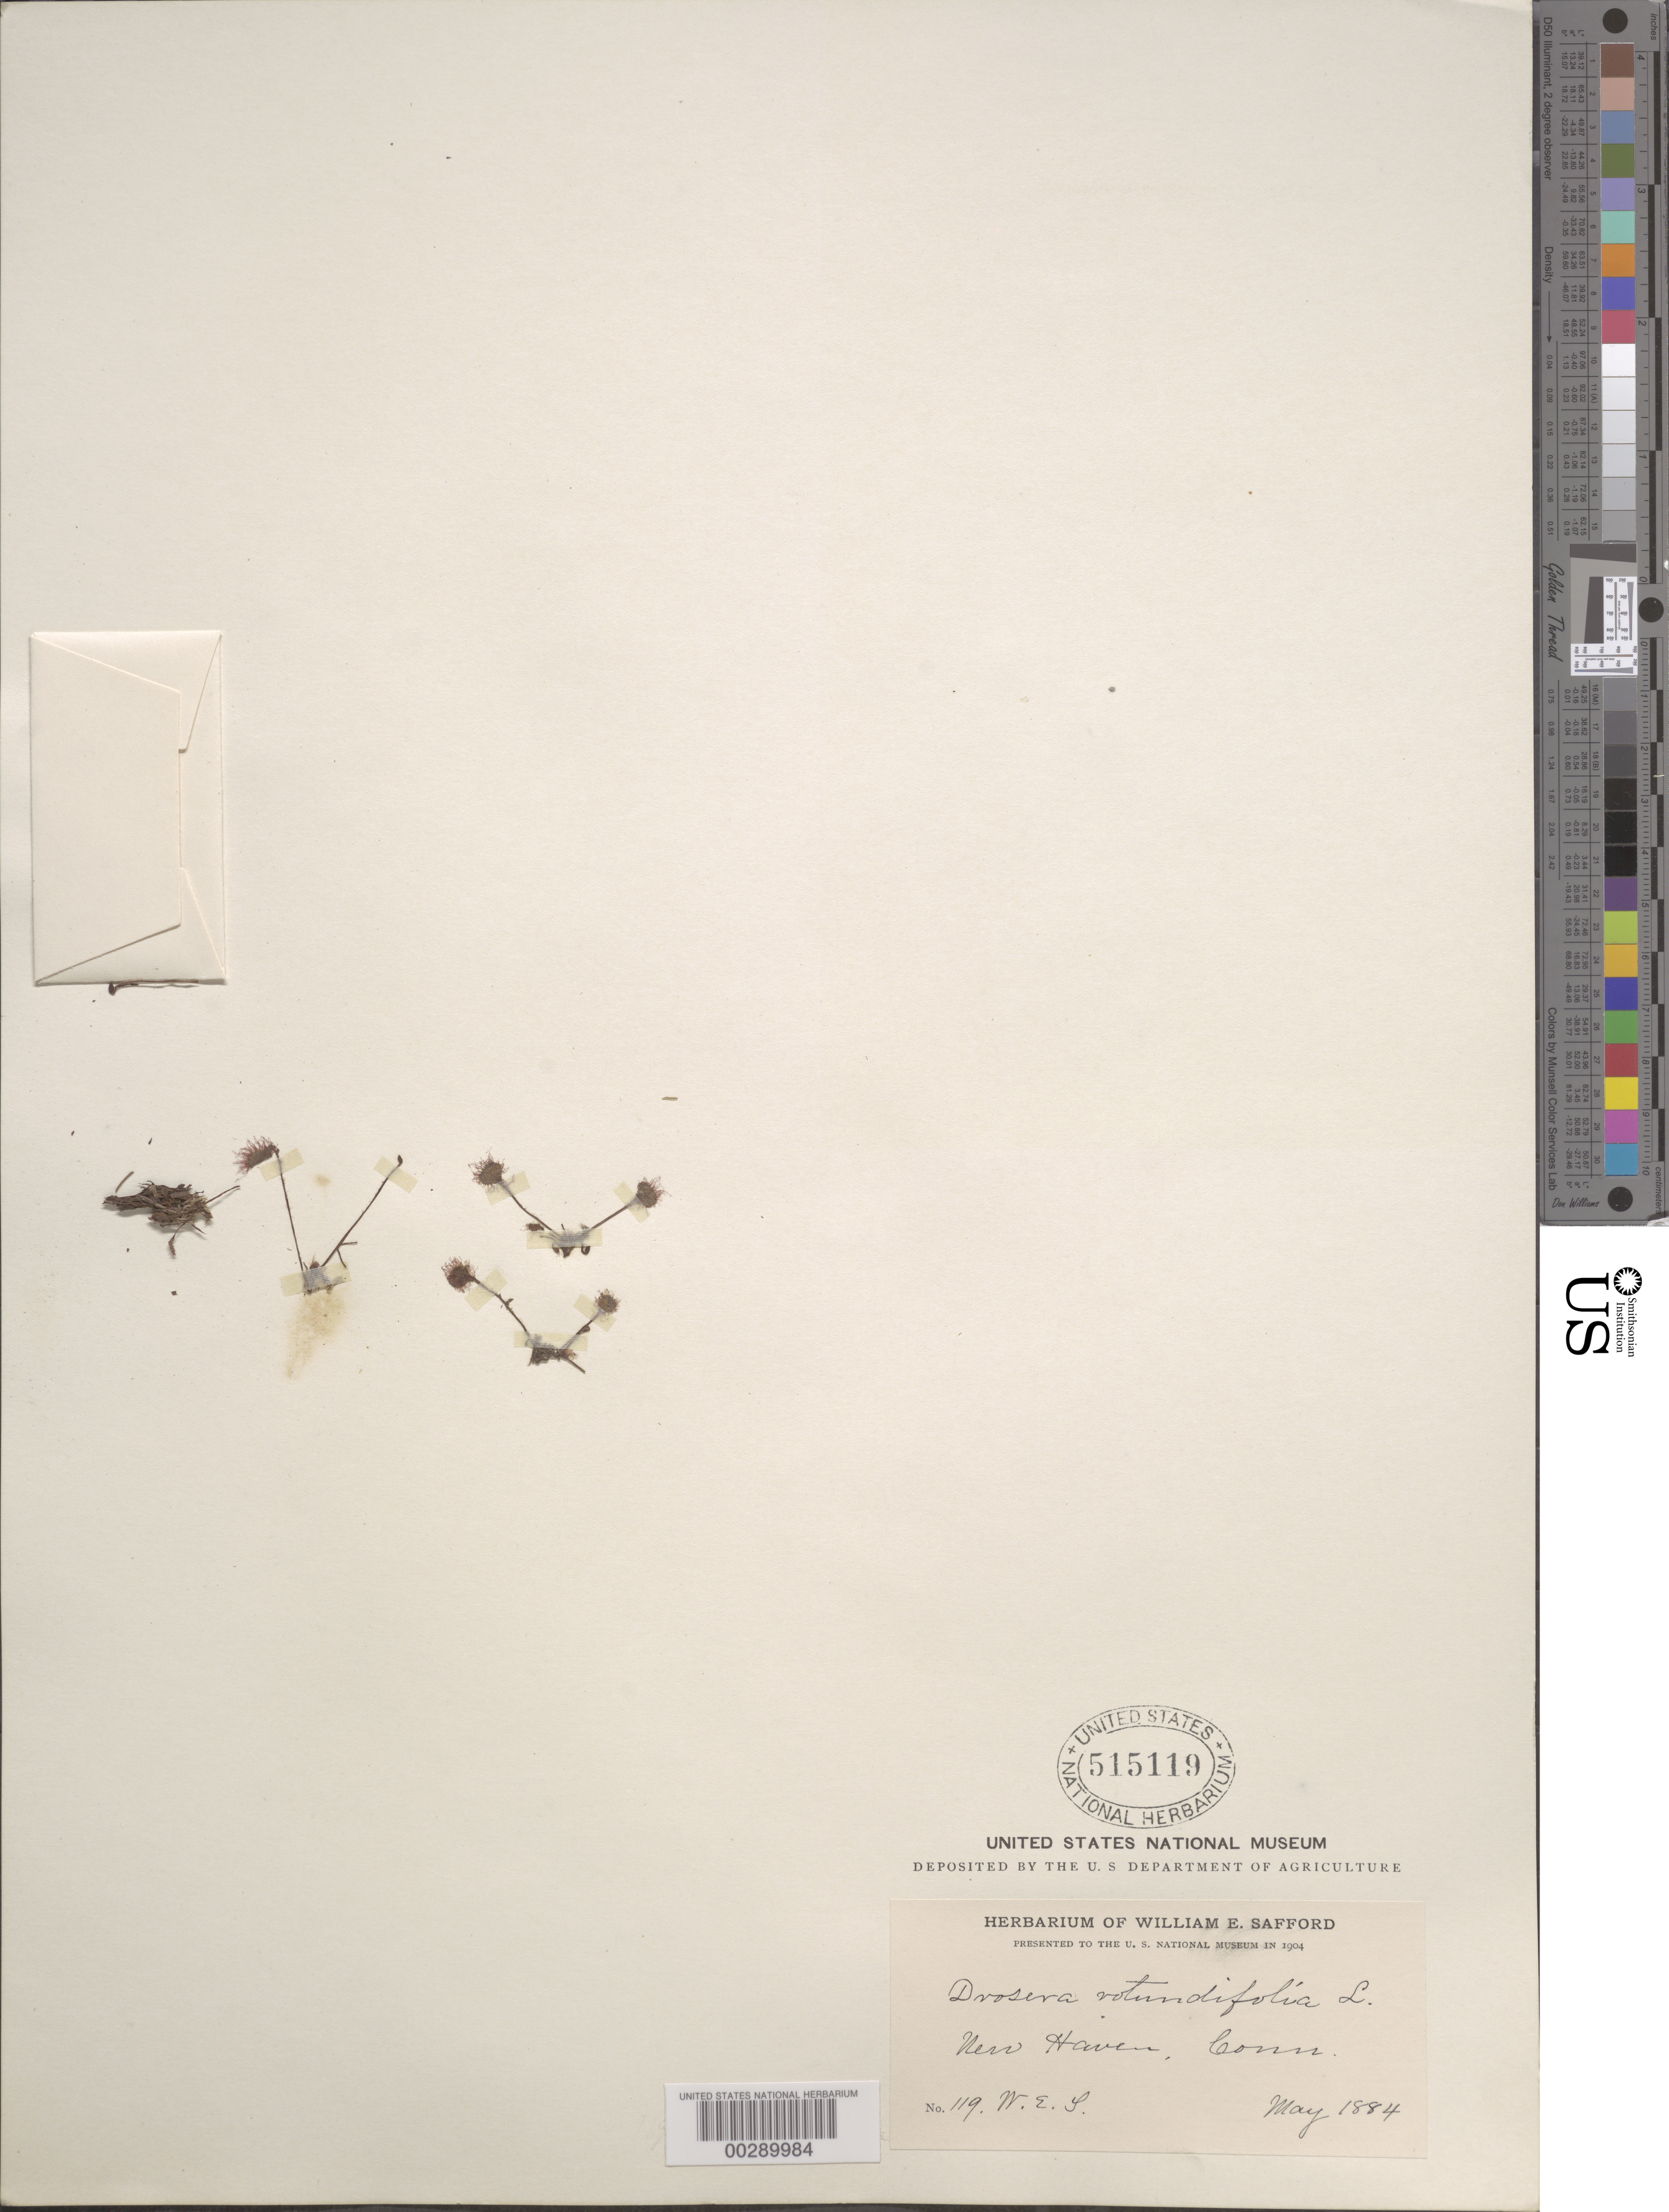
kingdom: Plantae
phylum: Tracheophyta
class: Magnoliopsida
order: Caryophyllales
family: Droseraceae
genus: Drosera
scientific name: Drosera rotundifolia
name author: L.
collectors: W. E. Safford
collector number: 119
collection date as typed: May 1884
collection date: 1884-05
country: United States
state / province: Connecticut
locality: New haven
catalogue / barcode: US 515119